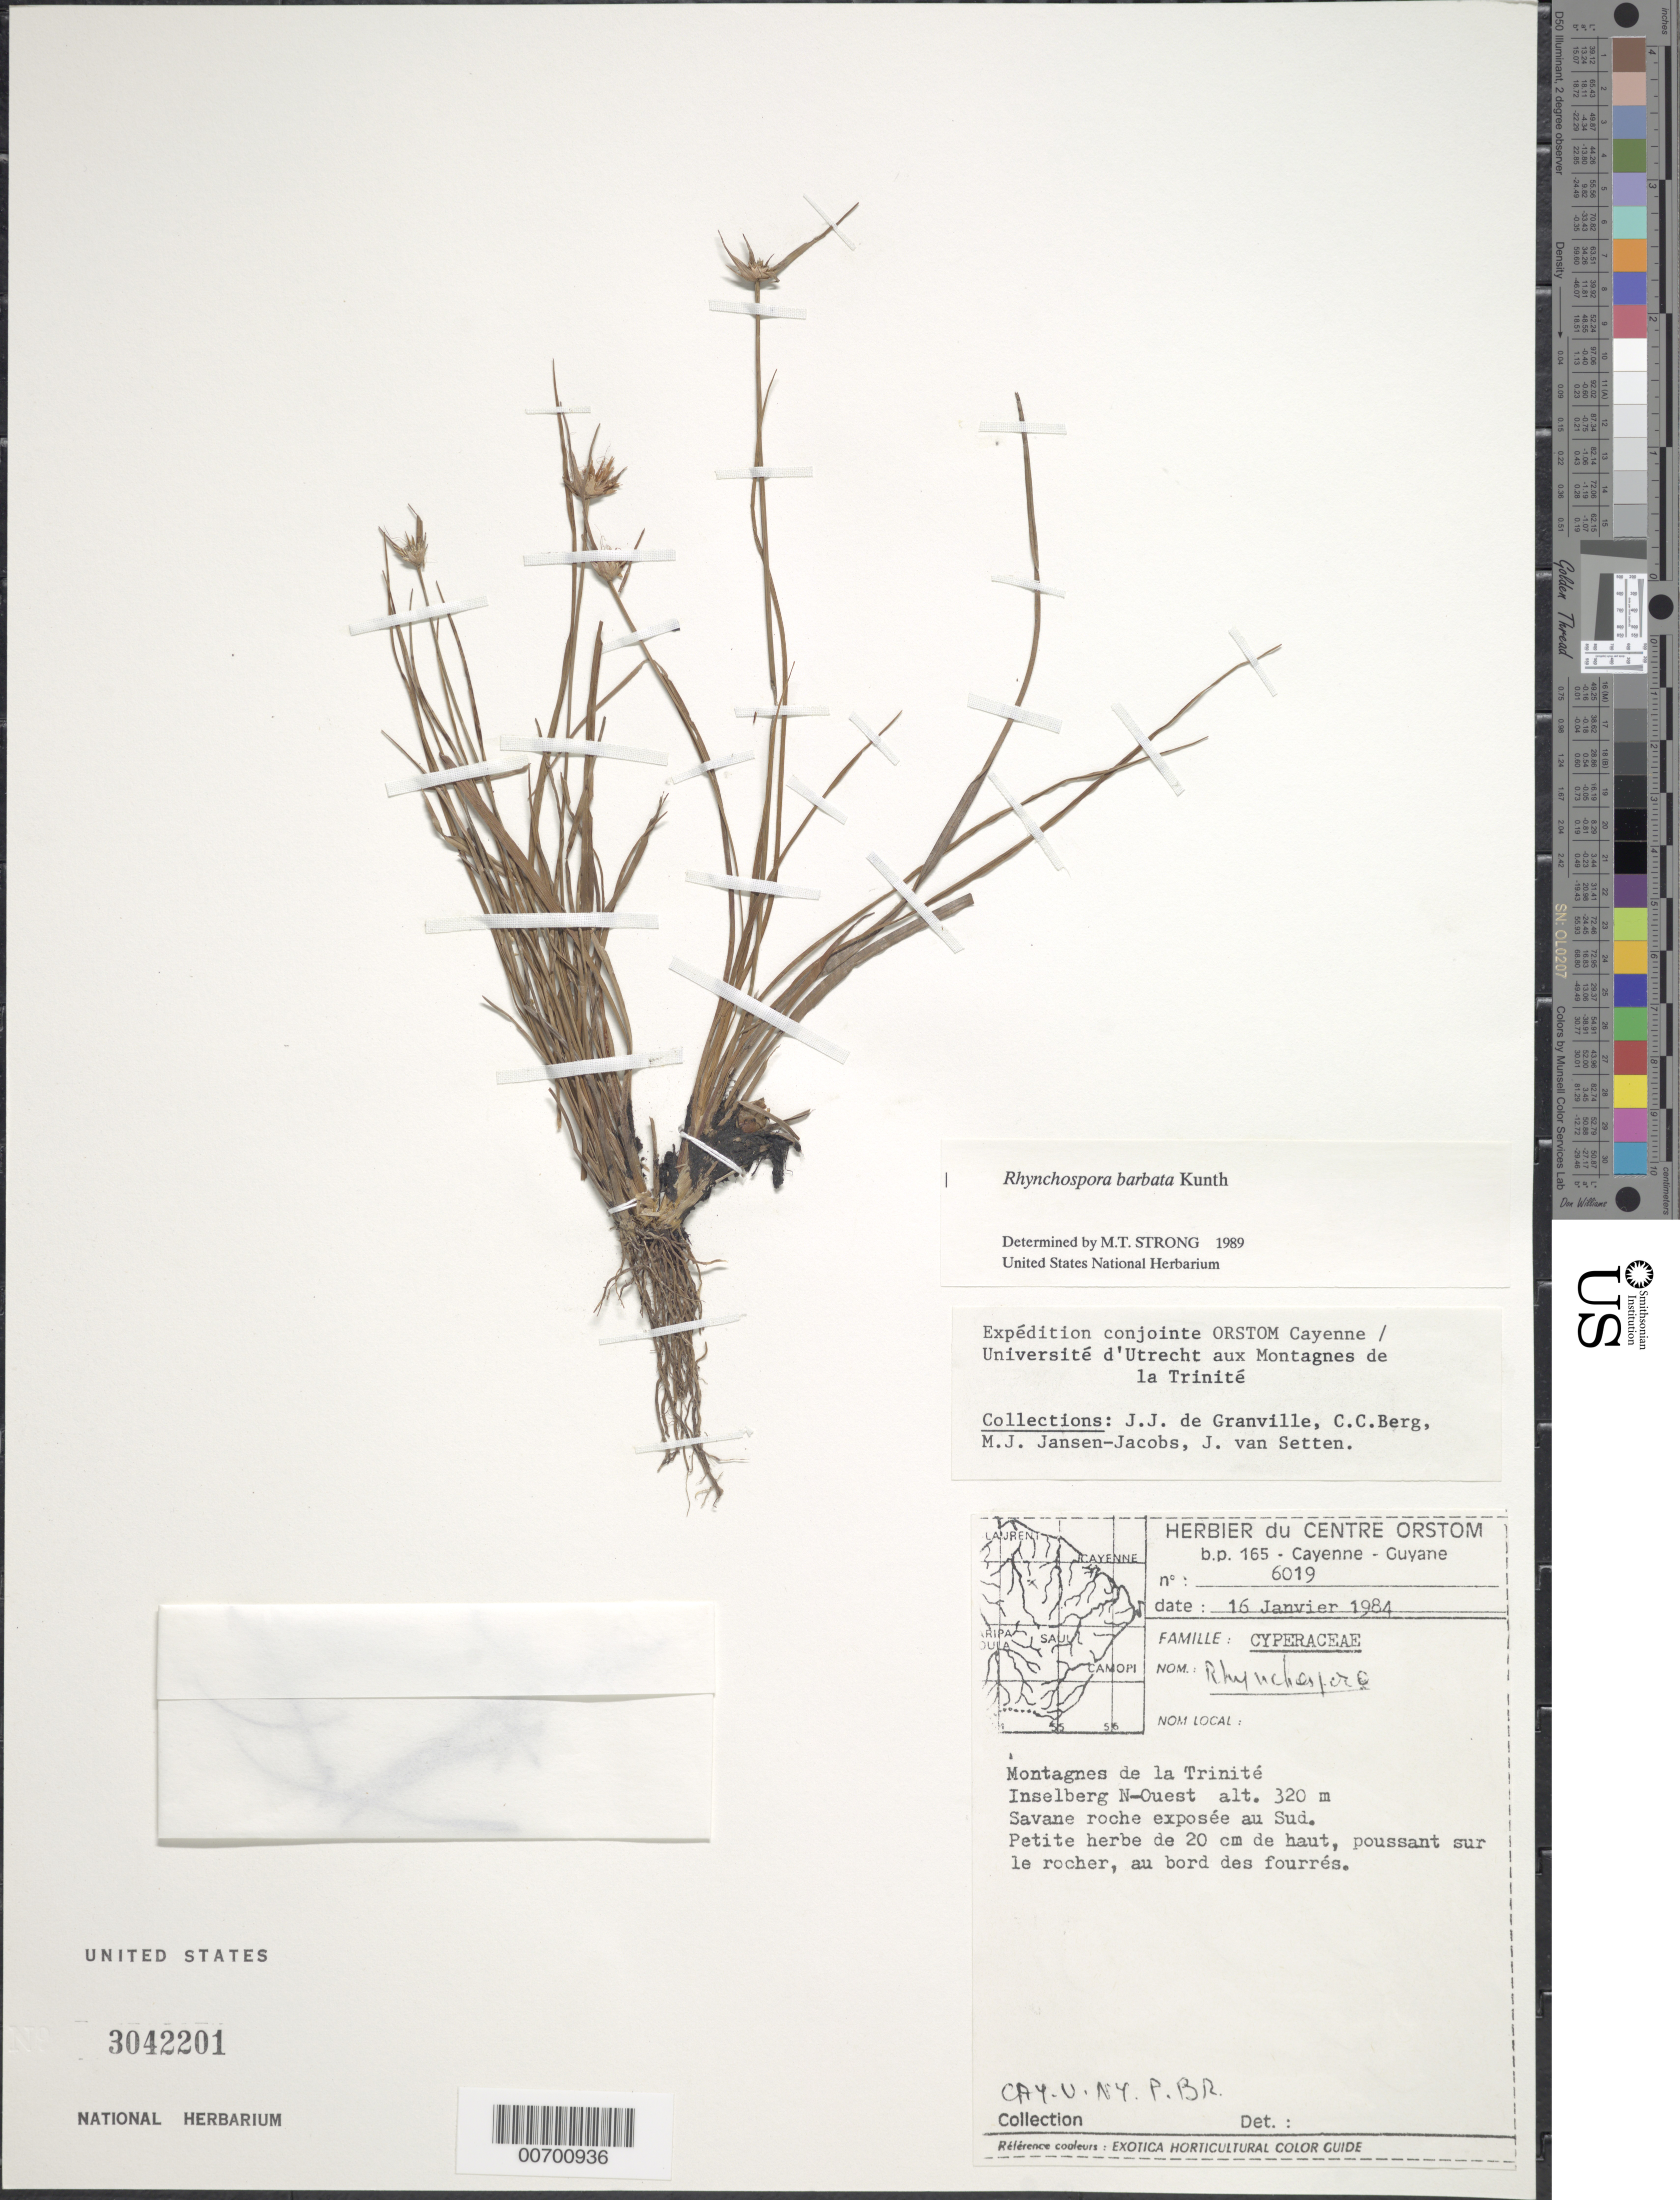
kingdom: Plantae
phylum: Tracheophyta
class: Liliopsida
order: Poales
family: Cyperaceae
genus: Rhynchospora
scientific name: Rhynchospora barbata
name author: (Vahl) Kunth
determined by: Alves, K.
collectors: J.-J. de Granville, C. C. Berg, M. J. Jansen-Jacobs & J. van Setten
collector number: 6019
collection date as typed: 16-Jan-84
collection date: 1984-01-16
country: French Guiana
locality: Montagnes de la Trinité, inselberg NW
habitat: Savane roche exposée au sud au bord des fourrés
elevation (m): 320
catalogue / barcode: US 3042201